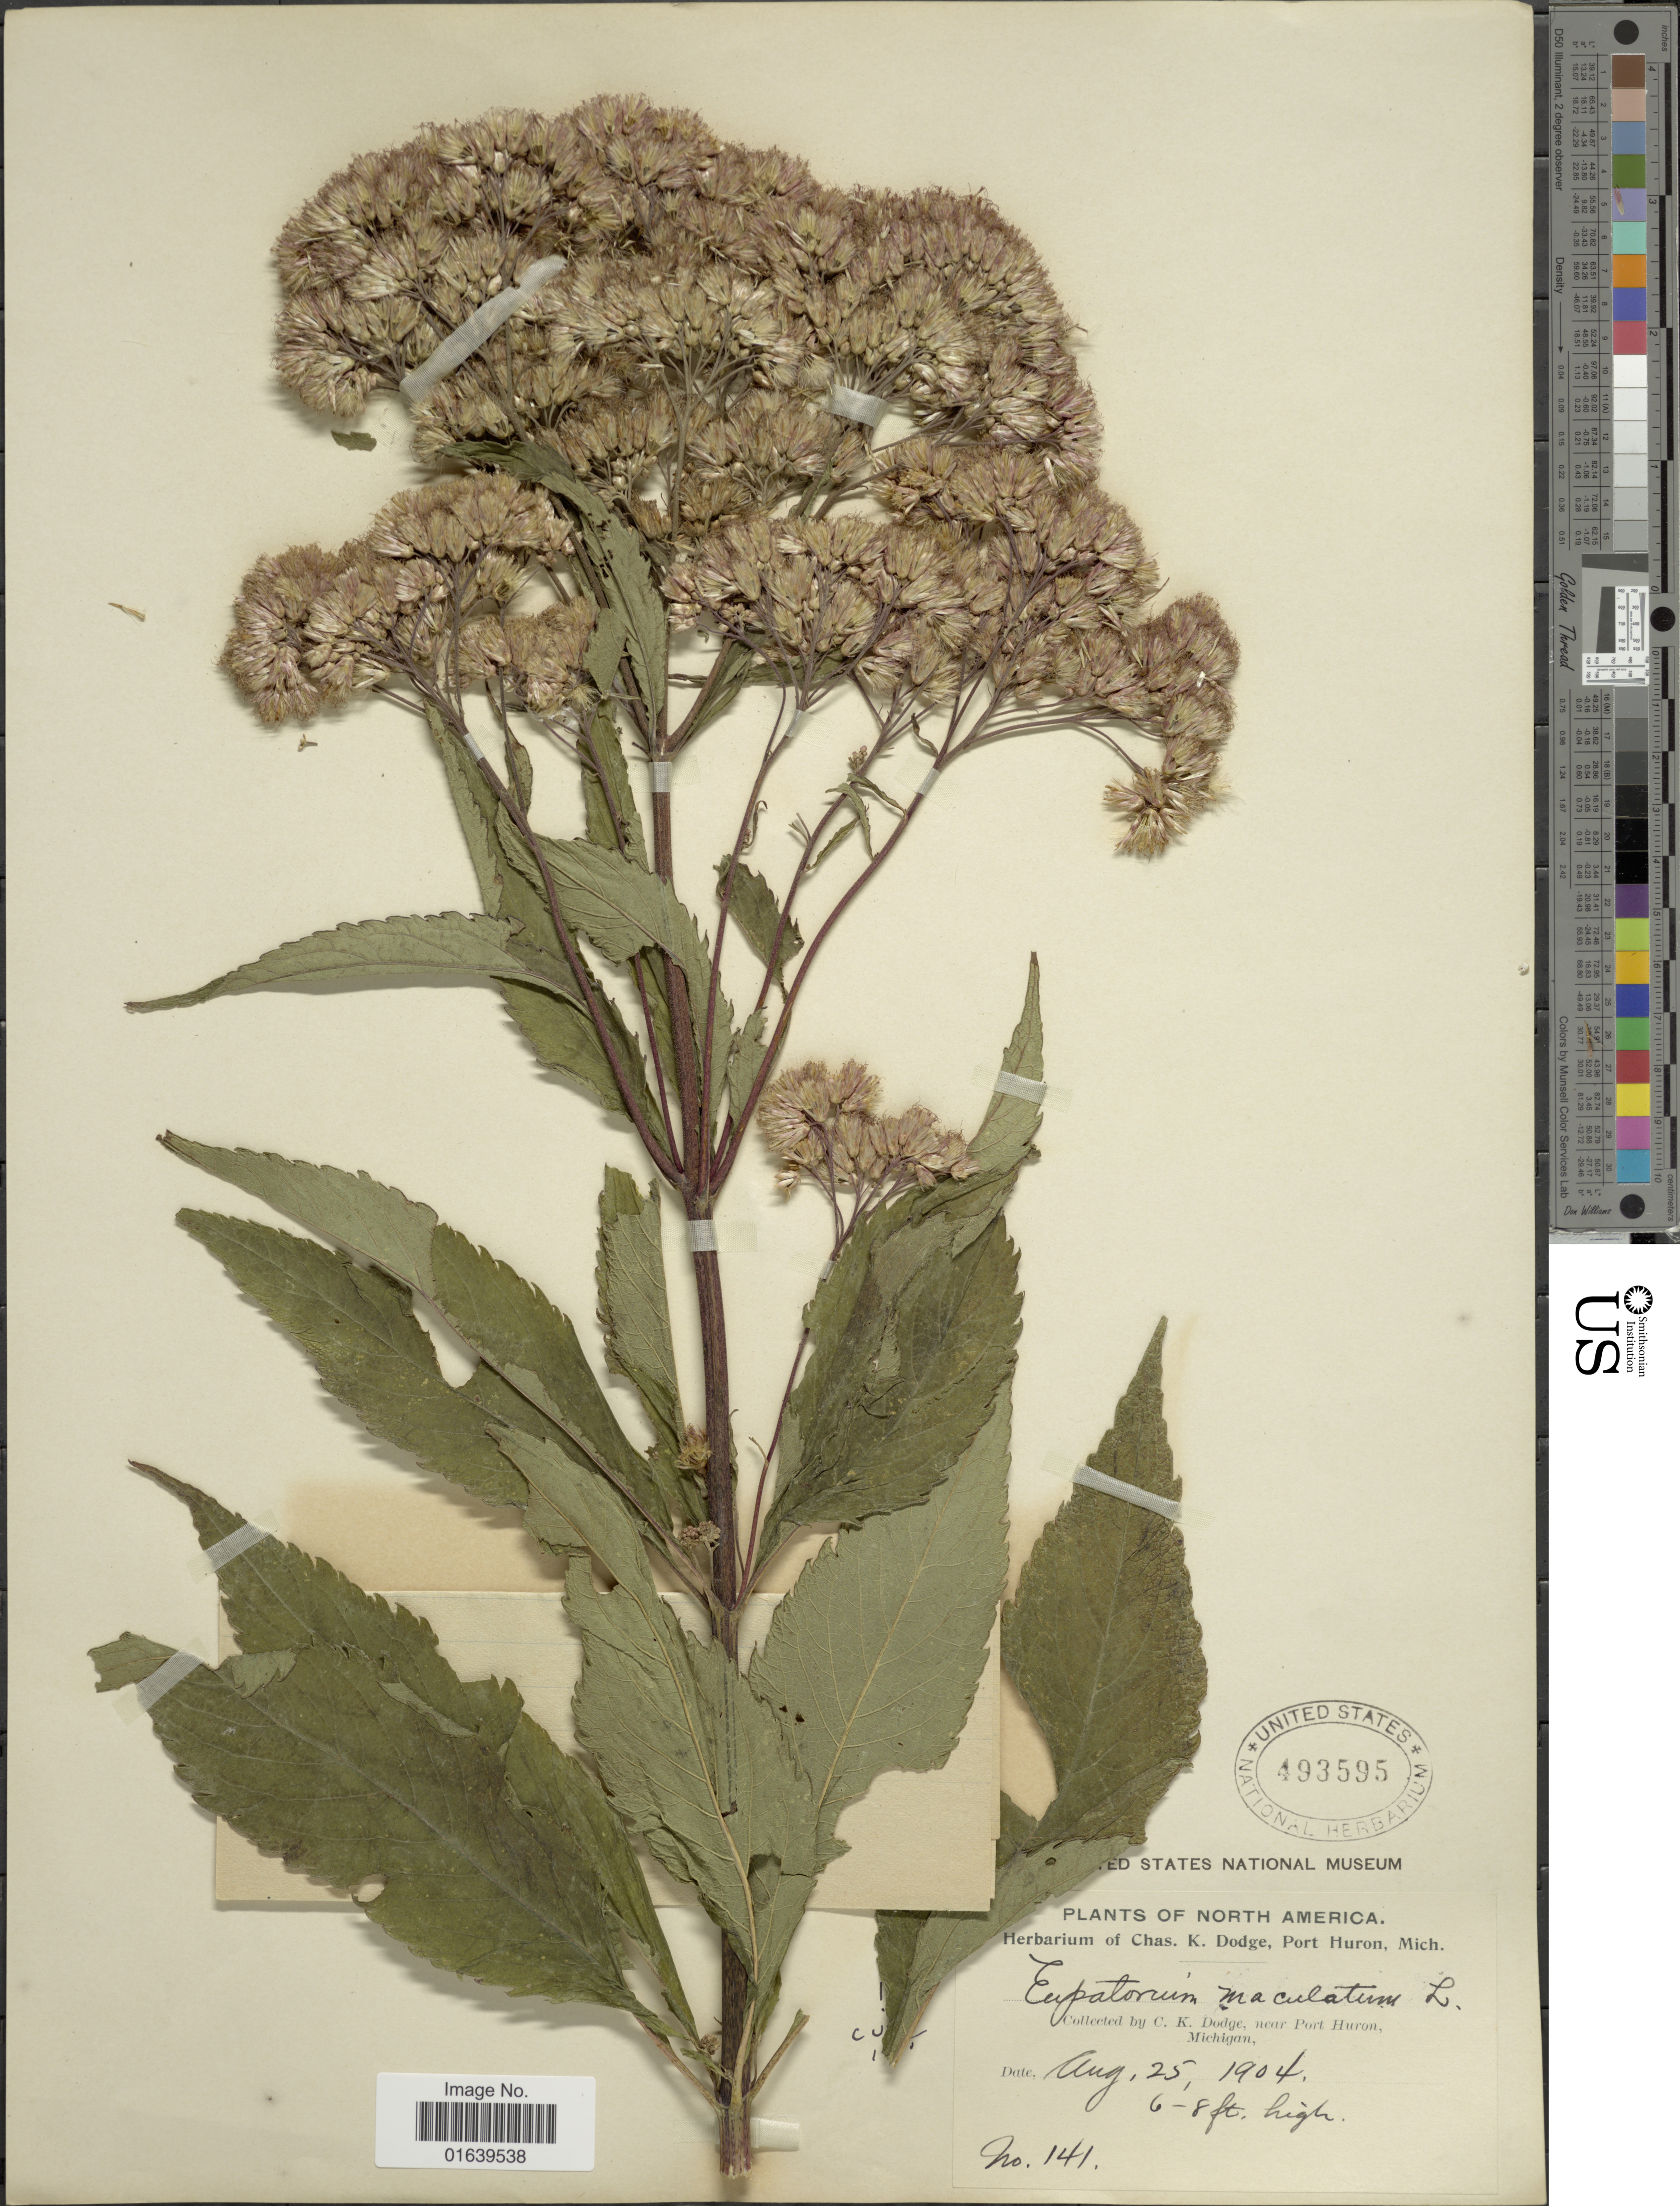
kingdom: Plantae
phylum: Tracheophyta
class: Magnoliopsida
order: Asterales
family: Asteraceae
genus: Eupatorium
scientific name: Eupatorium maculatum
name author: L.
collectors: C. Dodge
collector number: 141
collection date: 1904-08-25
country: United States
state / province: Michigan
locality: Near Port Huron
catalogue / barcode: US 493595